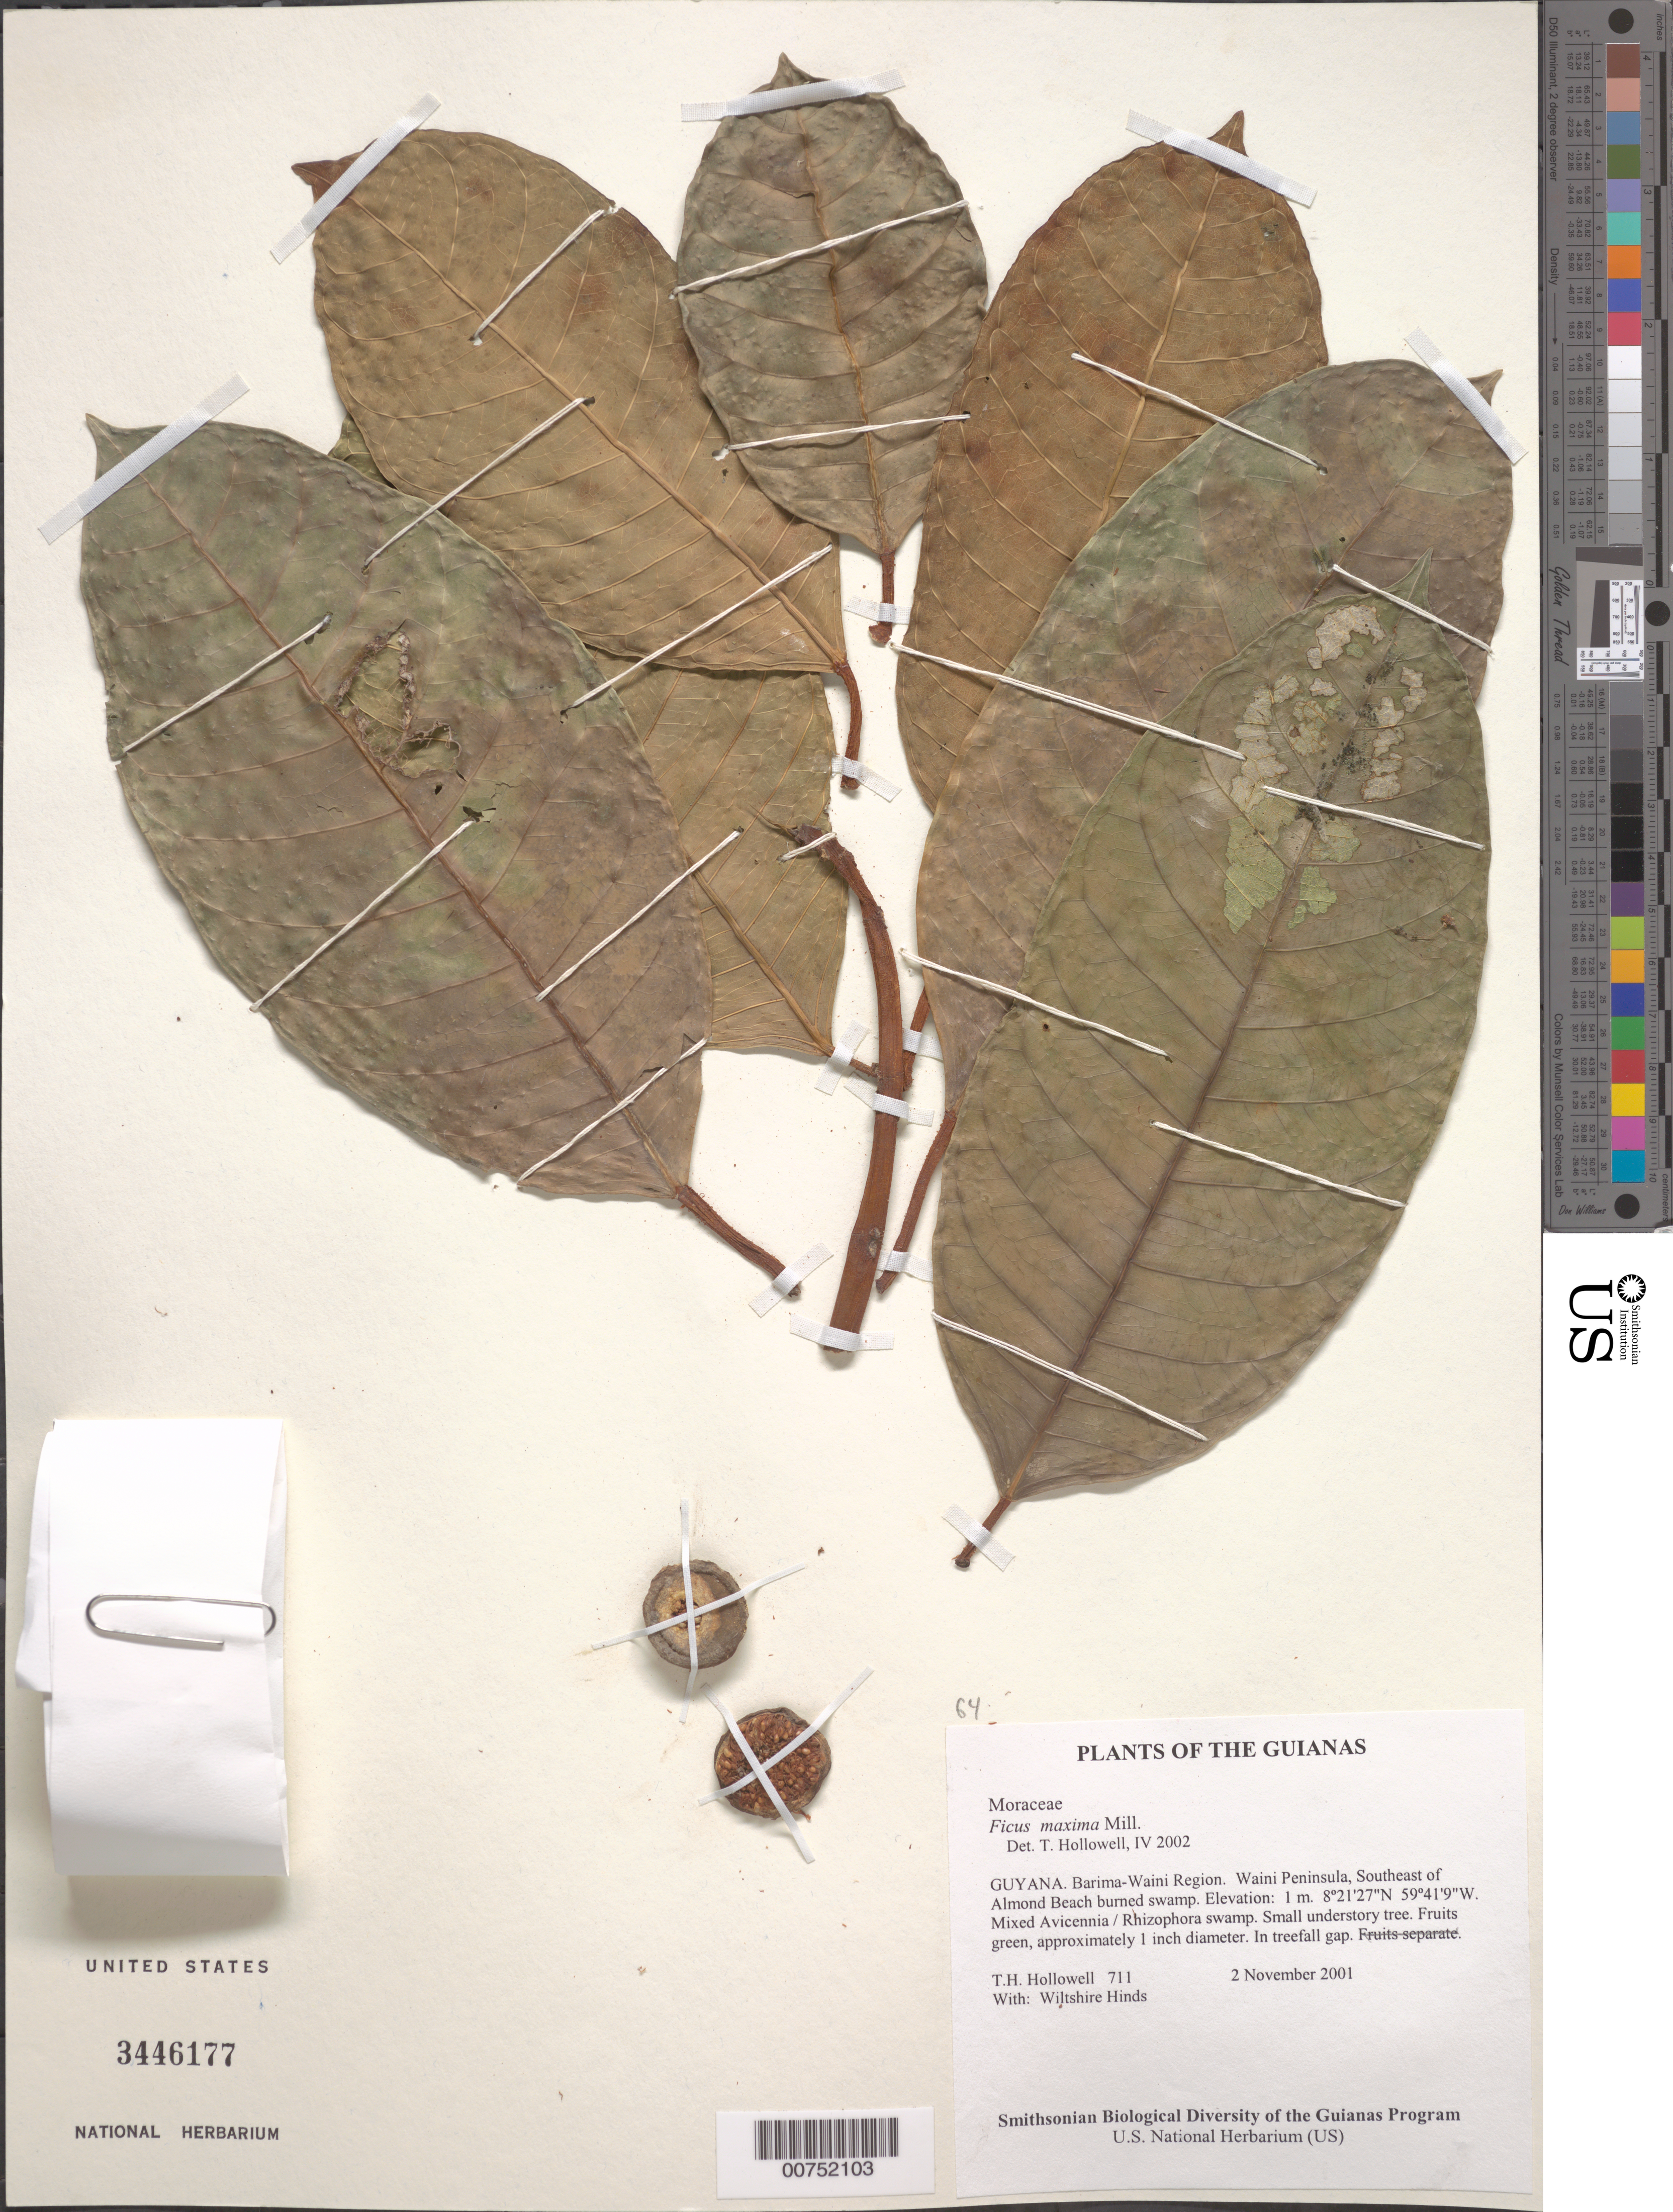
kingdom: Plantae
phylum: Tracheophyta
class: Magnoliopsida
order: Rosales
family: Moraceae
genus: Ficus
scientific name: Ficus maxima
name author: Mill.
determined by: Hollowell, T. H., (BOT), Smithsonian Institution - National Museum of Natural History (UNITED STATES)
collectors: T. Hollowell & W. Hinds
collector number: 711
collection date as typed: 2 November 2001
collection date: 2001-11-02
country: Guyana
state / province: Barima-Waini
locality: Waini Peninsula, Southeast of Almond Beach burned swamp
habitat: Mixed Avicennia / Rhizophora swamp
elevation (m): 1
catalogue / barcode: US 3446177